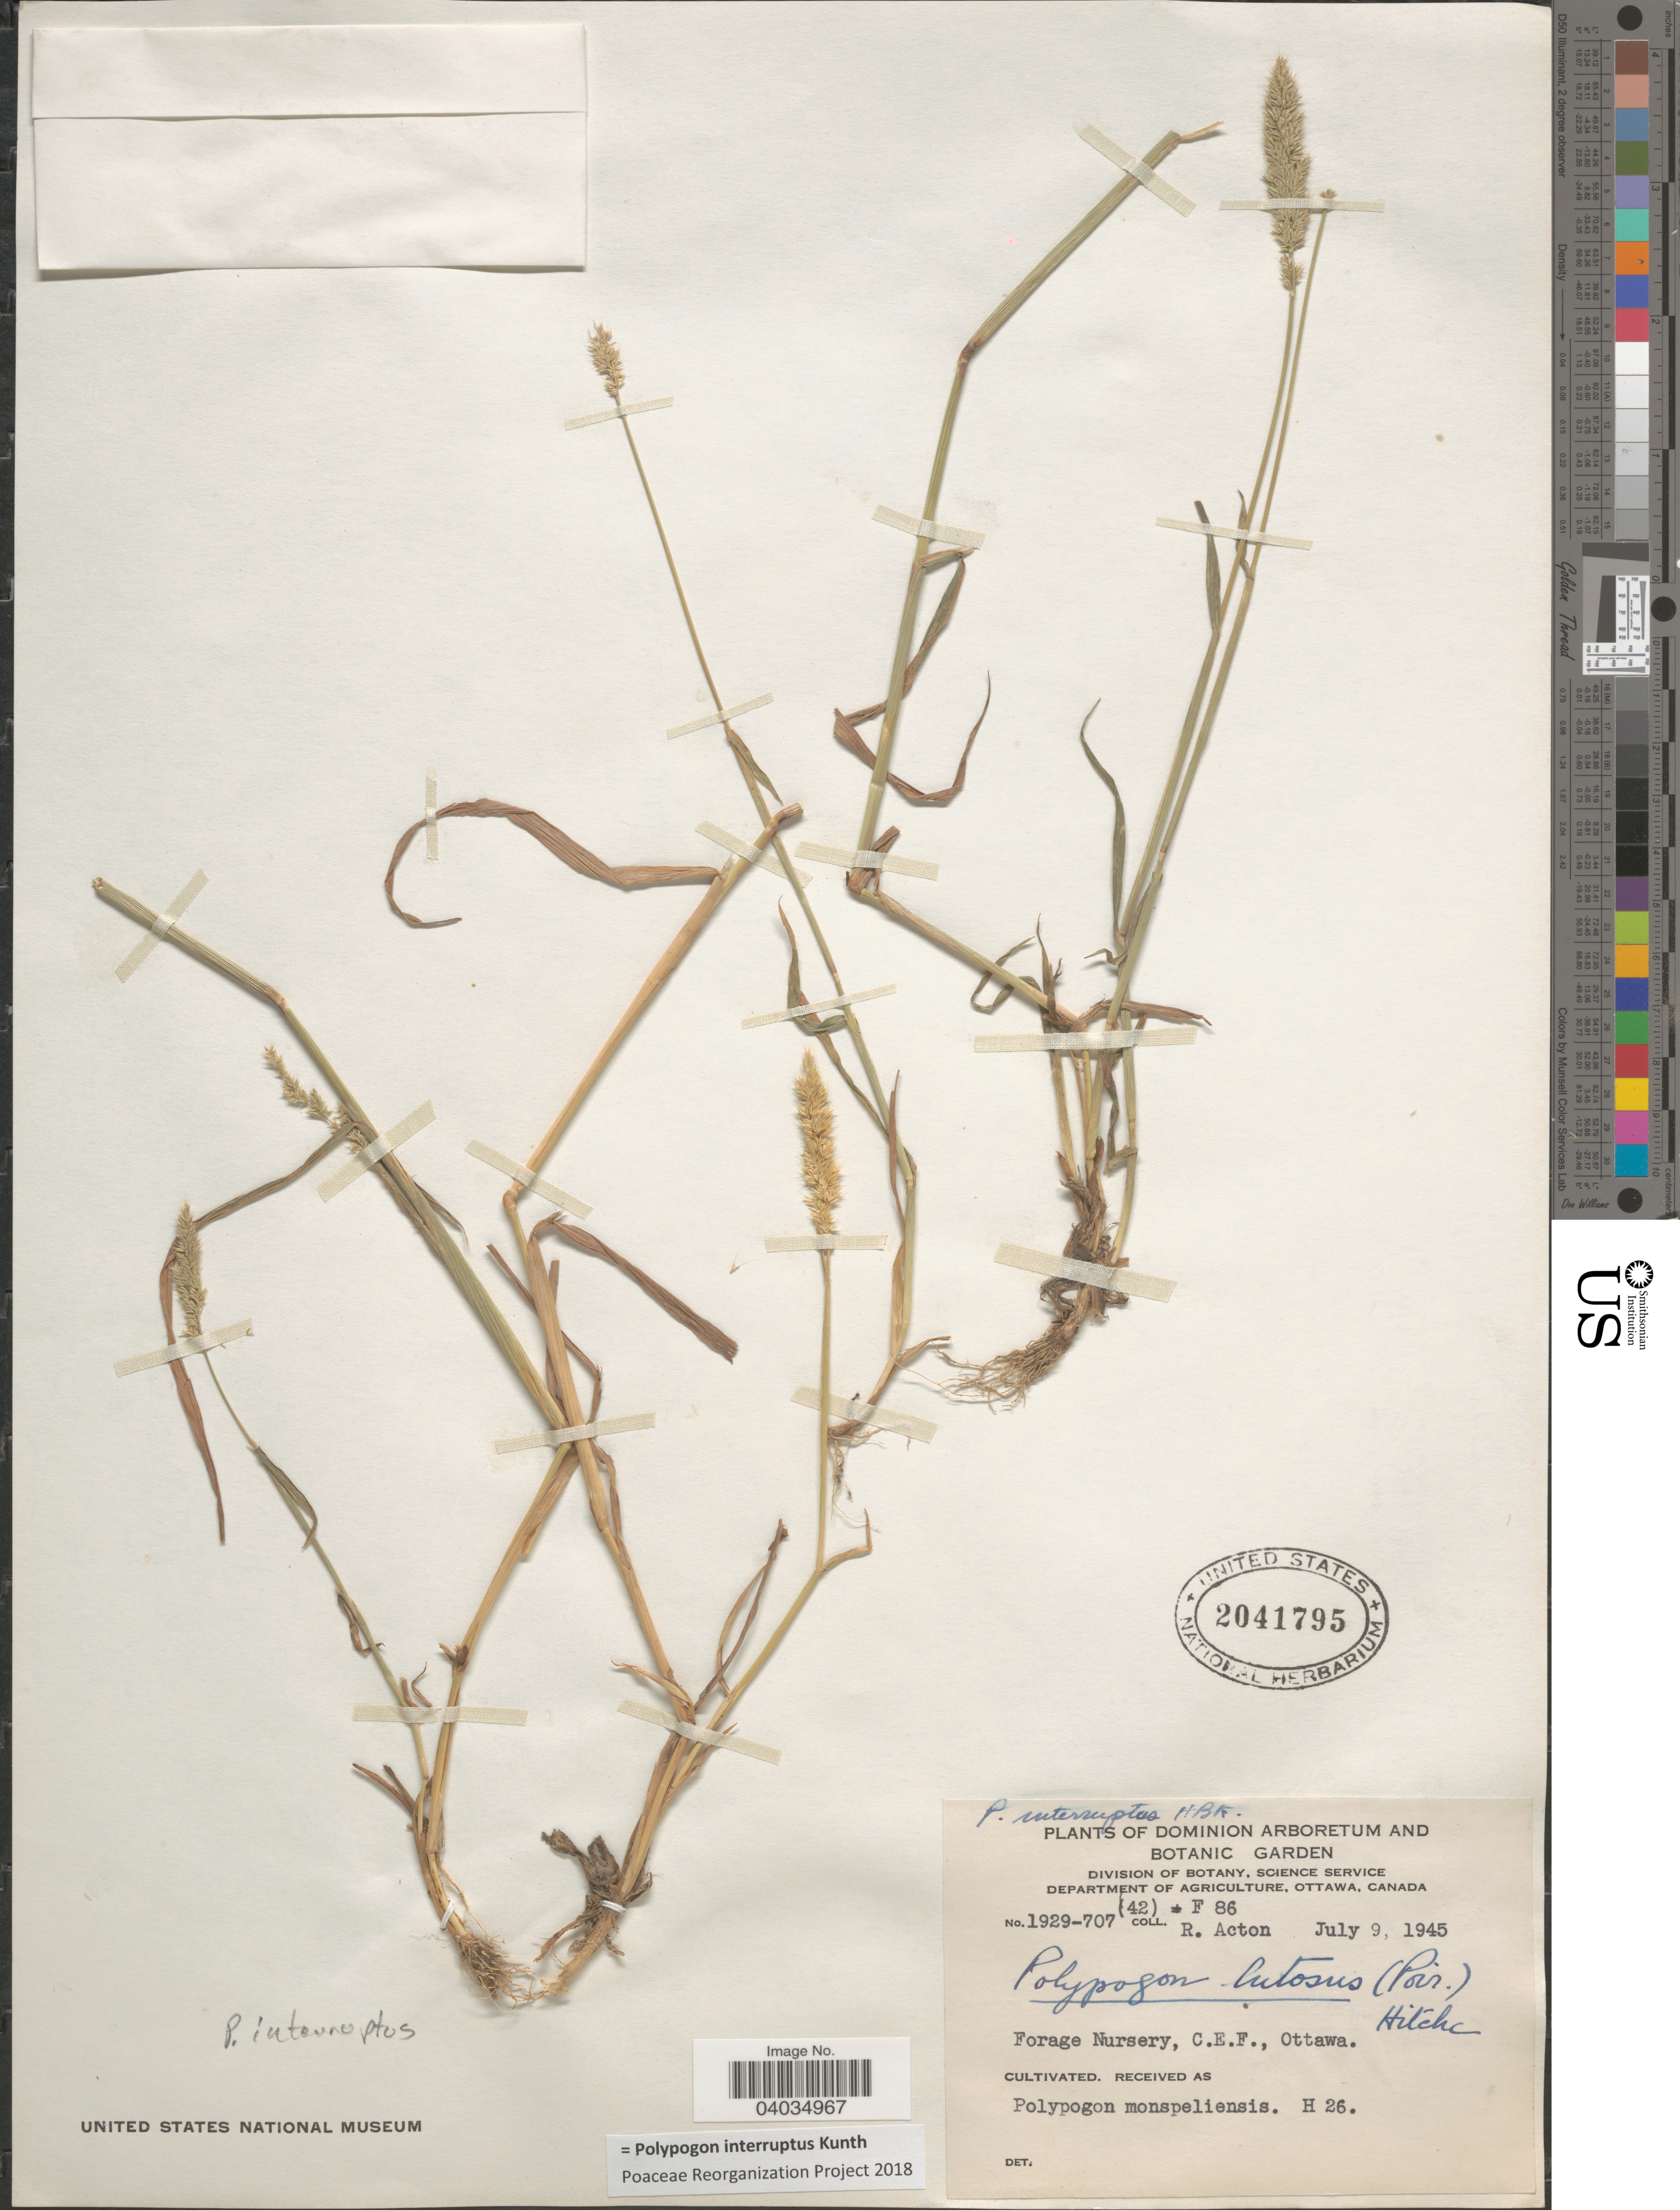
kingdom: Plantae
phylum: Tracheophyta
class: Liliopsida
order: Poales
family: Poaceae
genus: Polypogon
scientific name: Polypogon interruptus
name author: Kunth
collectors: R. Acton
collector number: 1929-707/42 - F 86?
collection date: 1945-07-09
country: Canada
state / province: Ontario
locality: Dominion Arboretum and Botanic Garden. Forage Nursery, C.E.F., Ottawa.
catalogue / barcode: US 2041795